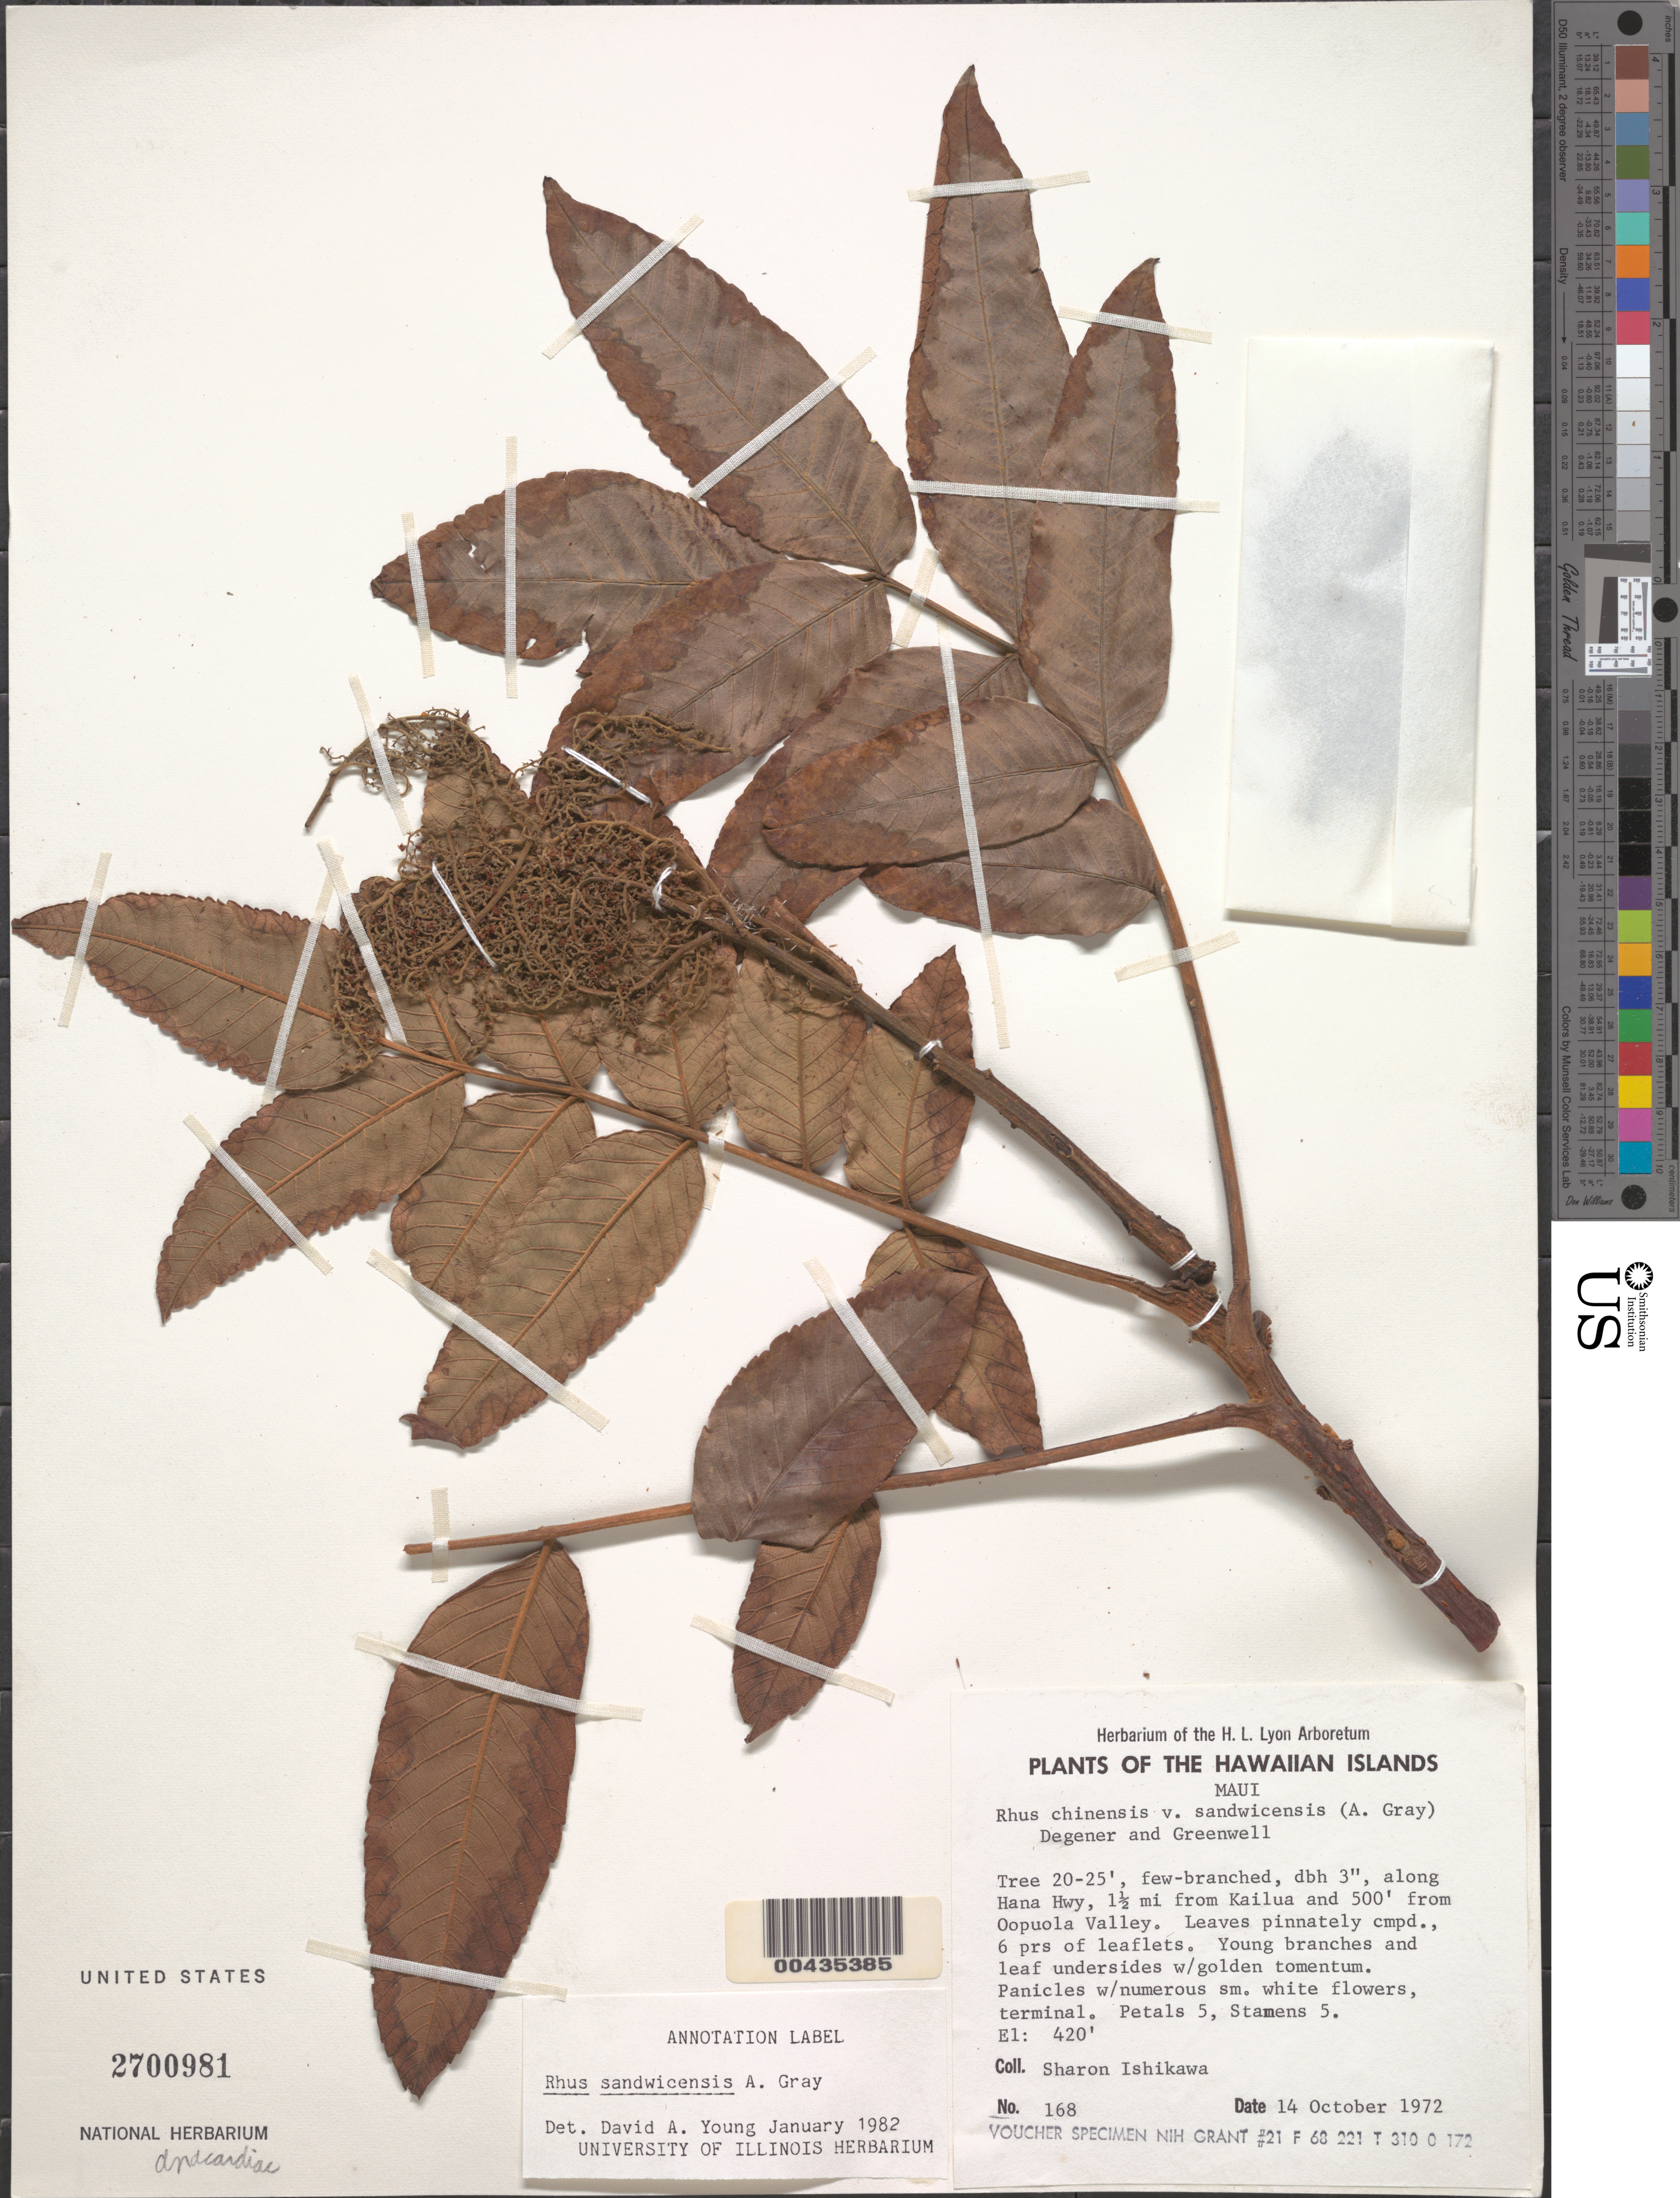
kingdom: Plantae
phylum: Tracheophyta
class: Magnoliopsida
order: Sapindales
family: Anacardiaceae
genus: Rhus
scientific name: Rhus sandwicensis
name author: A. Gray in Wilkes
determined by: Young, D. A.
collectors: S. S. Ishikawa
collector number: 168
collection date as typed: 14 Oct 1972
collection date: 1972-10-14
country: United States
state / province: Hawaii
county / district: Maui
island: Maui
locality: Along Hana Highway 1 1/2 mile from Kailua and 500 feet from Oopuola Valley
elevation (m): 128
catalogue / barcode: US 2700981